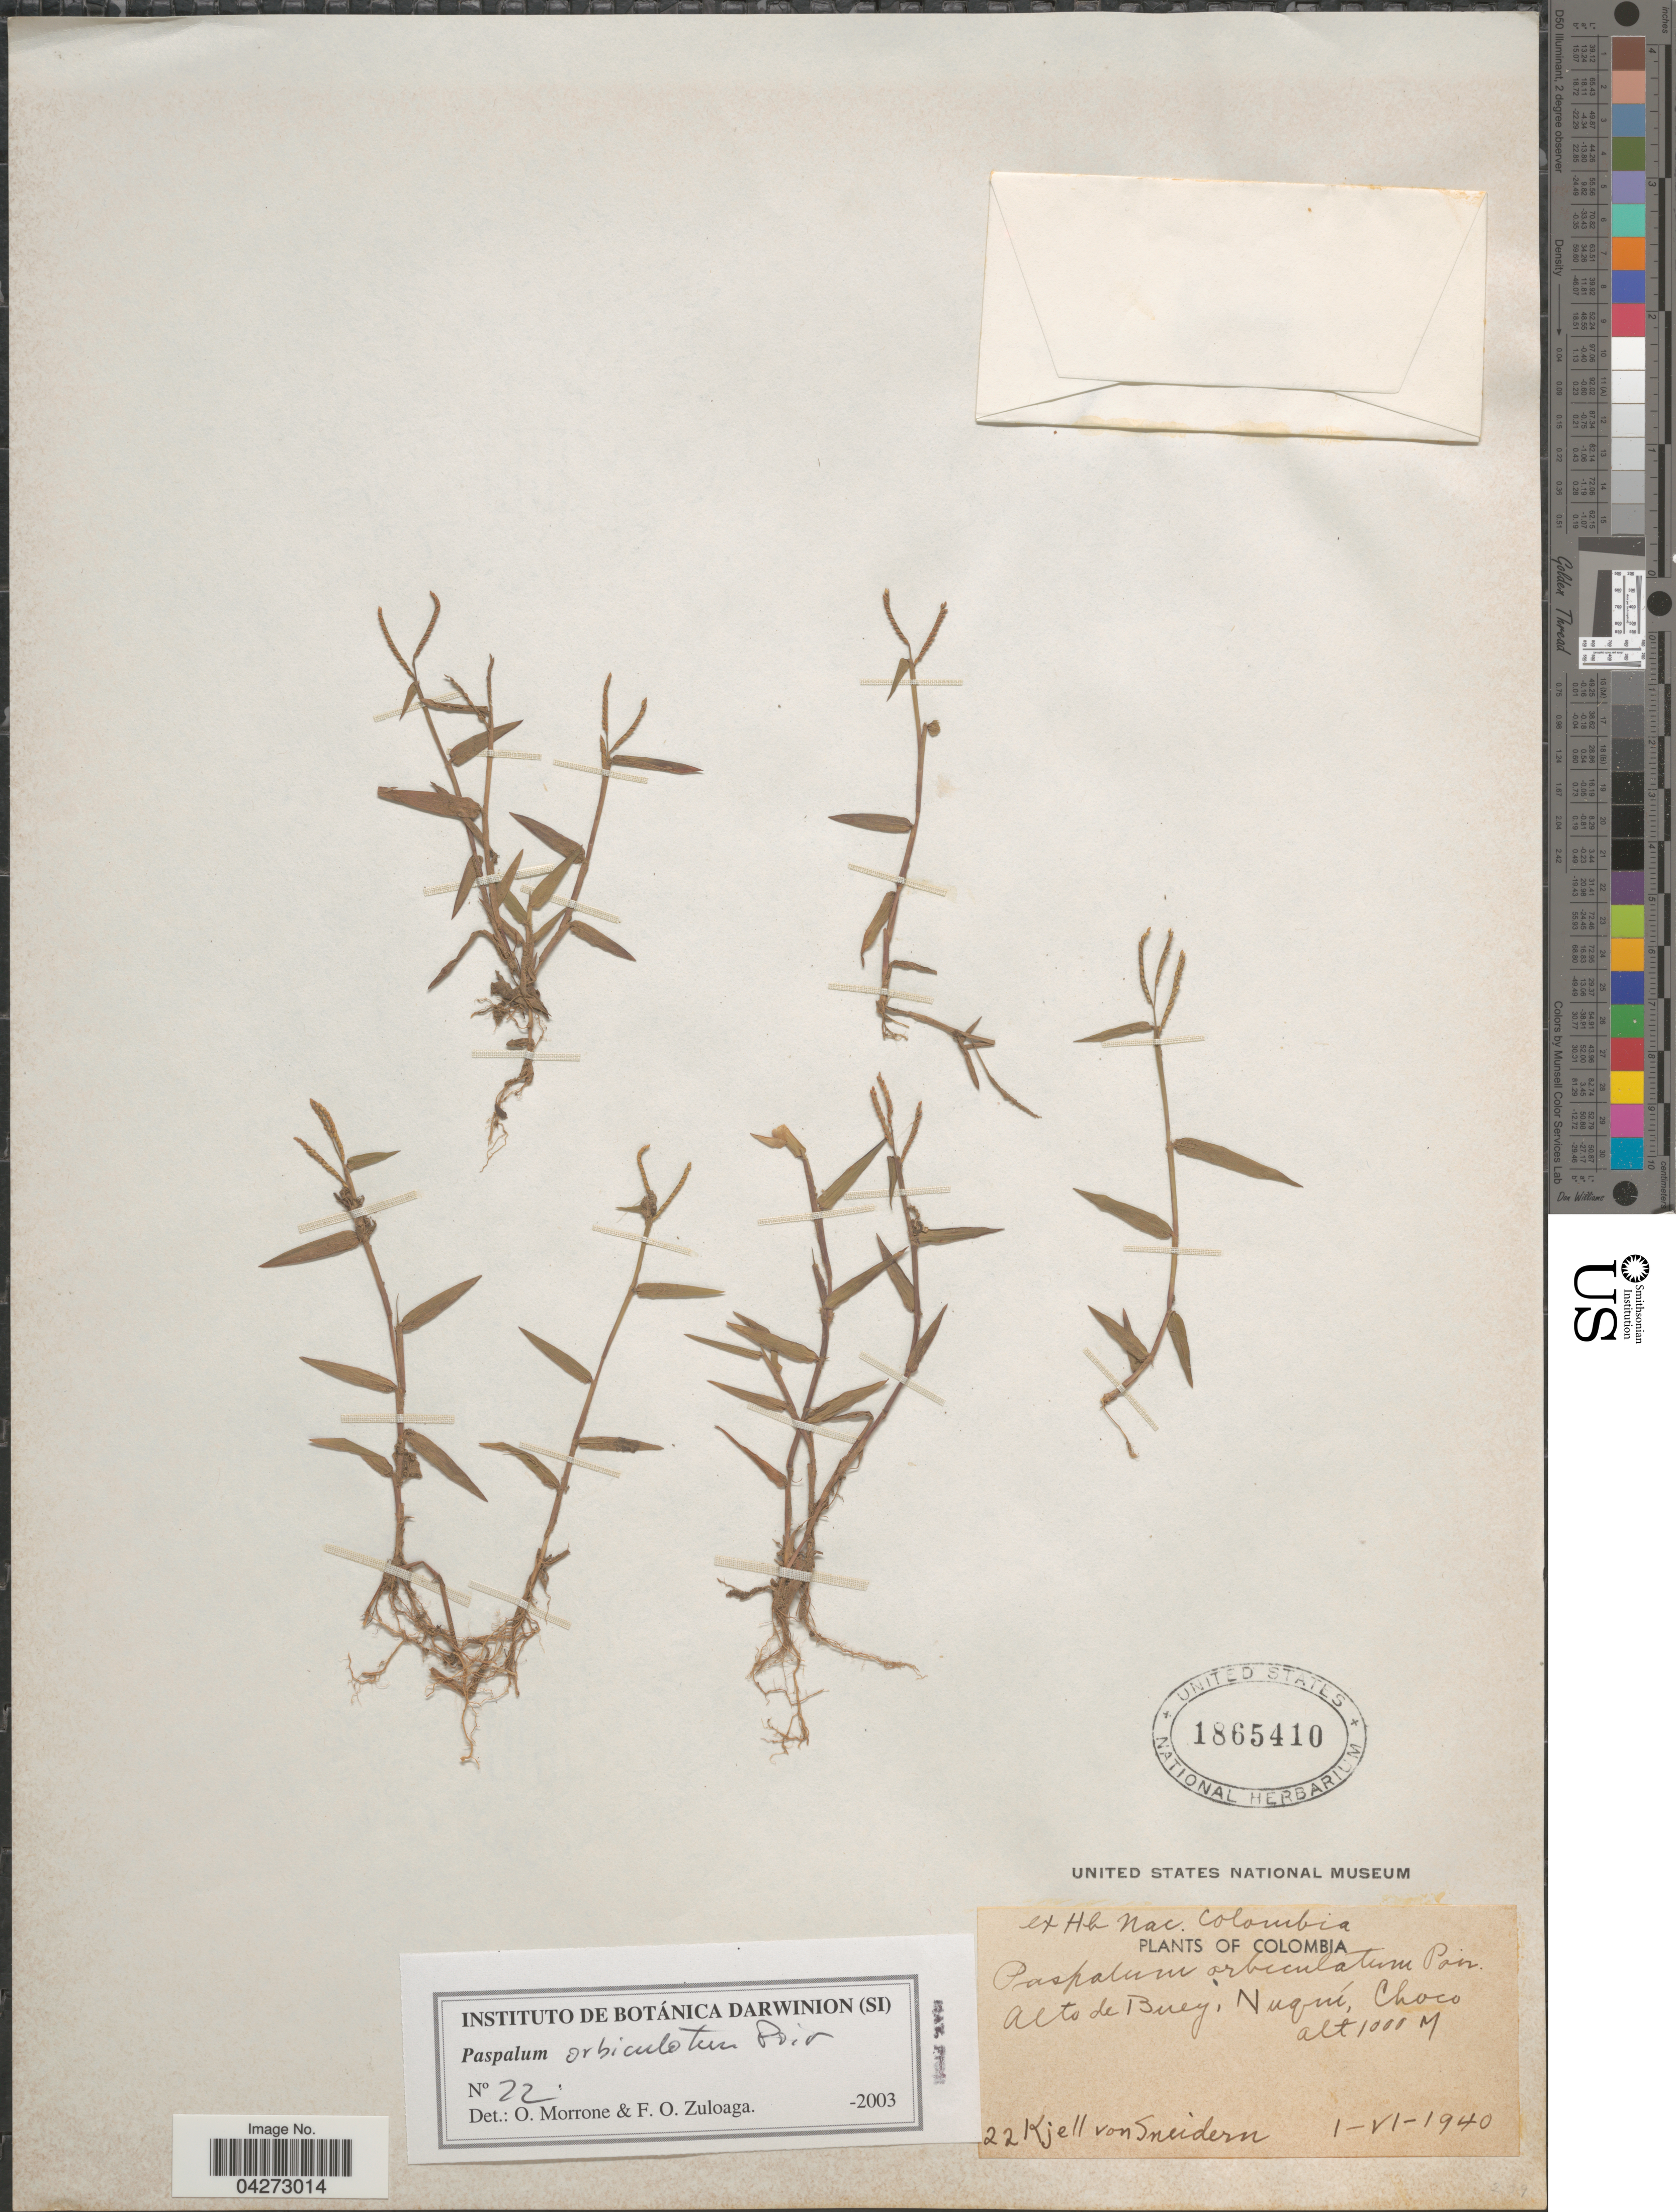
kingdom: Plantae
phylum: Tracheophyta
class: Liliopsida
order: Poales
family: Poaceae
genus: Paspalum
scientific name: Paspalum orbiculatum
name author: Poir.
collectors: K. von Sneidern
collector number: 22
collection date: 1940-06-01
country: Colombia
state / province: Chocó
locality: Alto de Buey, Nuquí.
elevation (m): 1000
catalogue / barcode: US 1865410